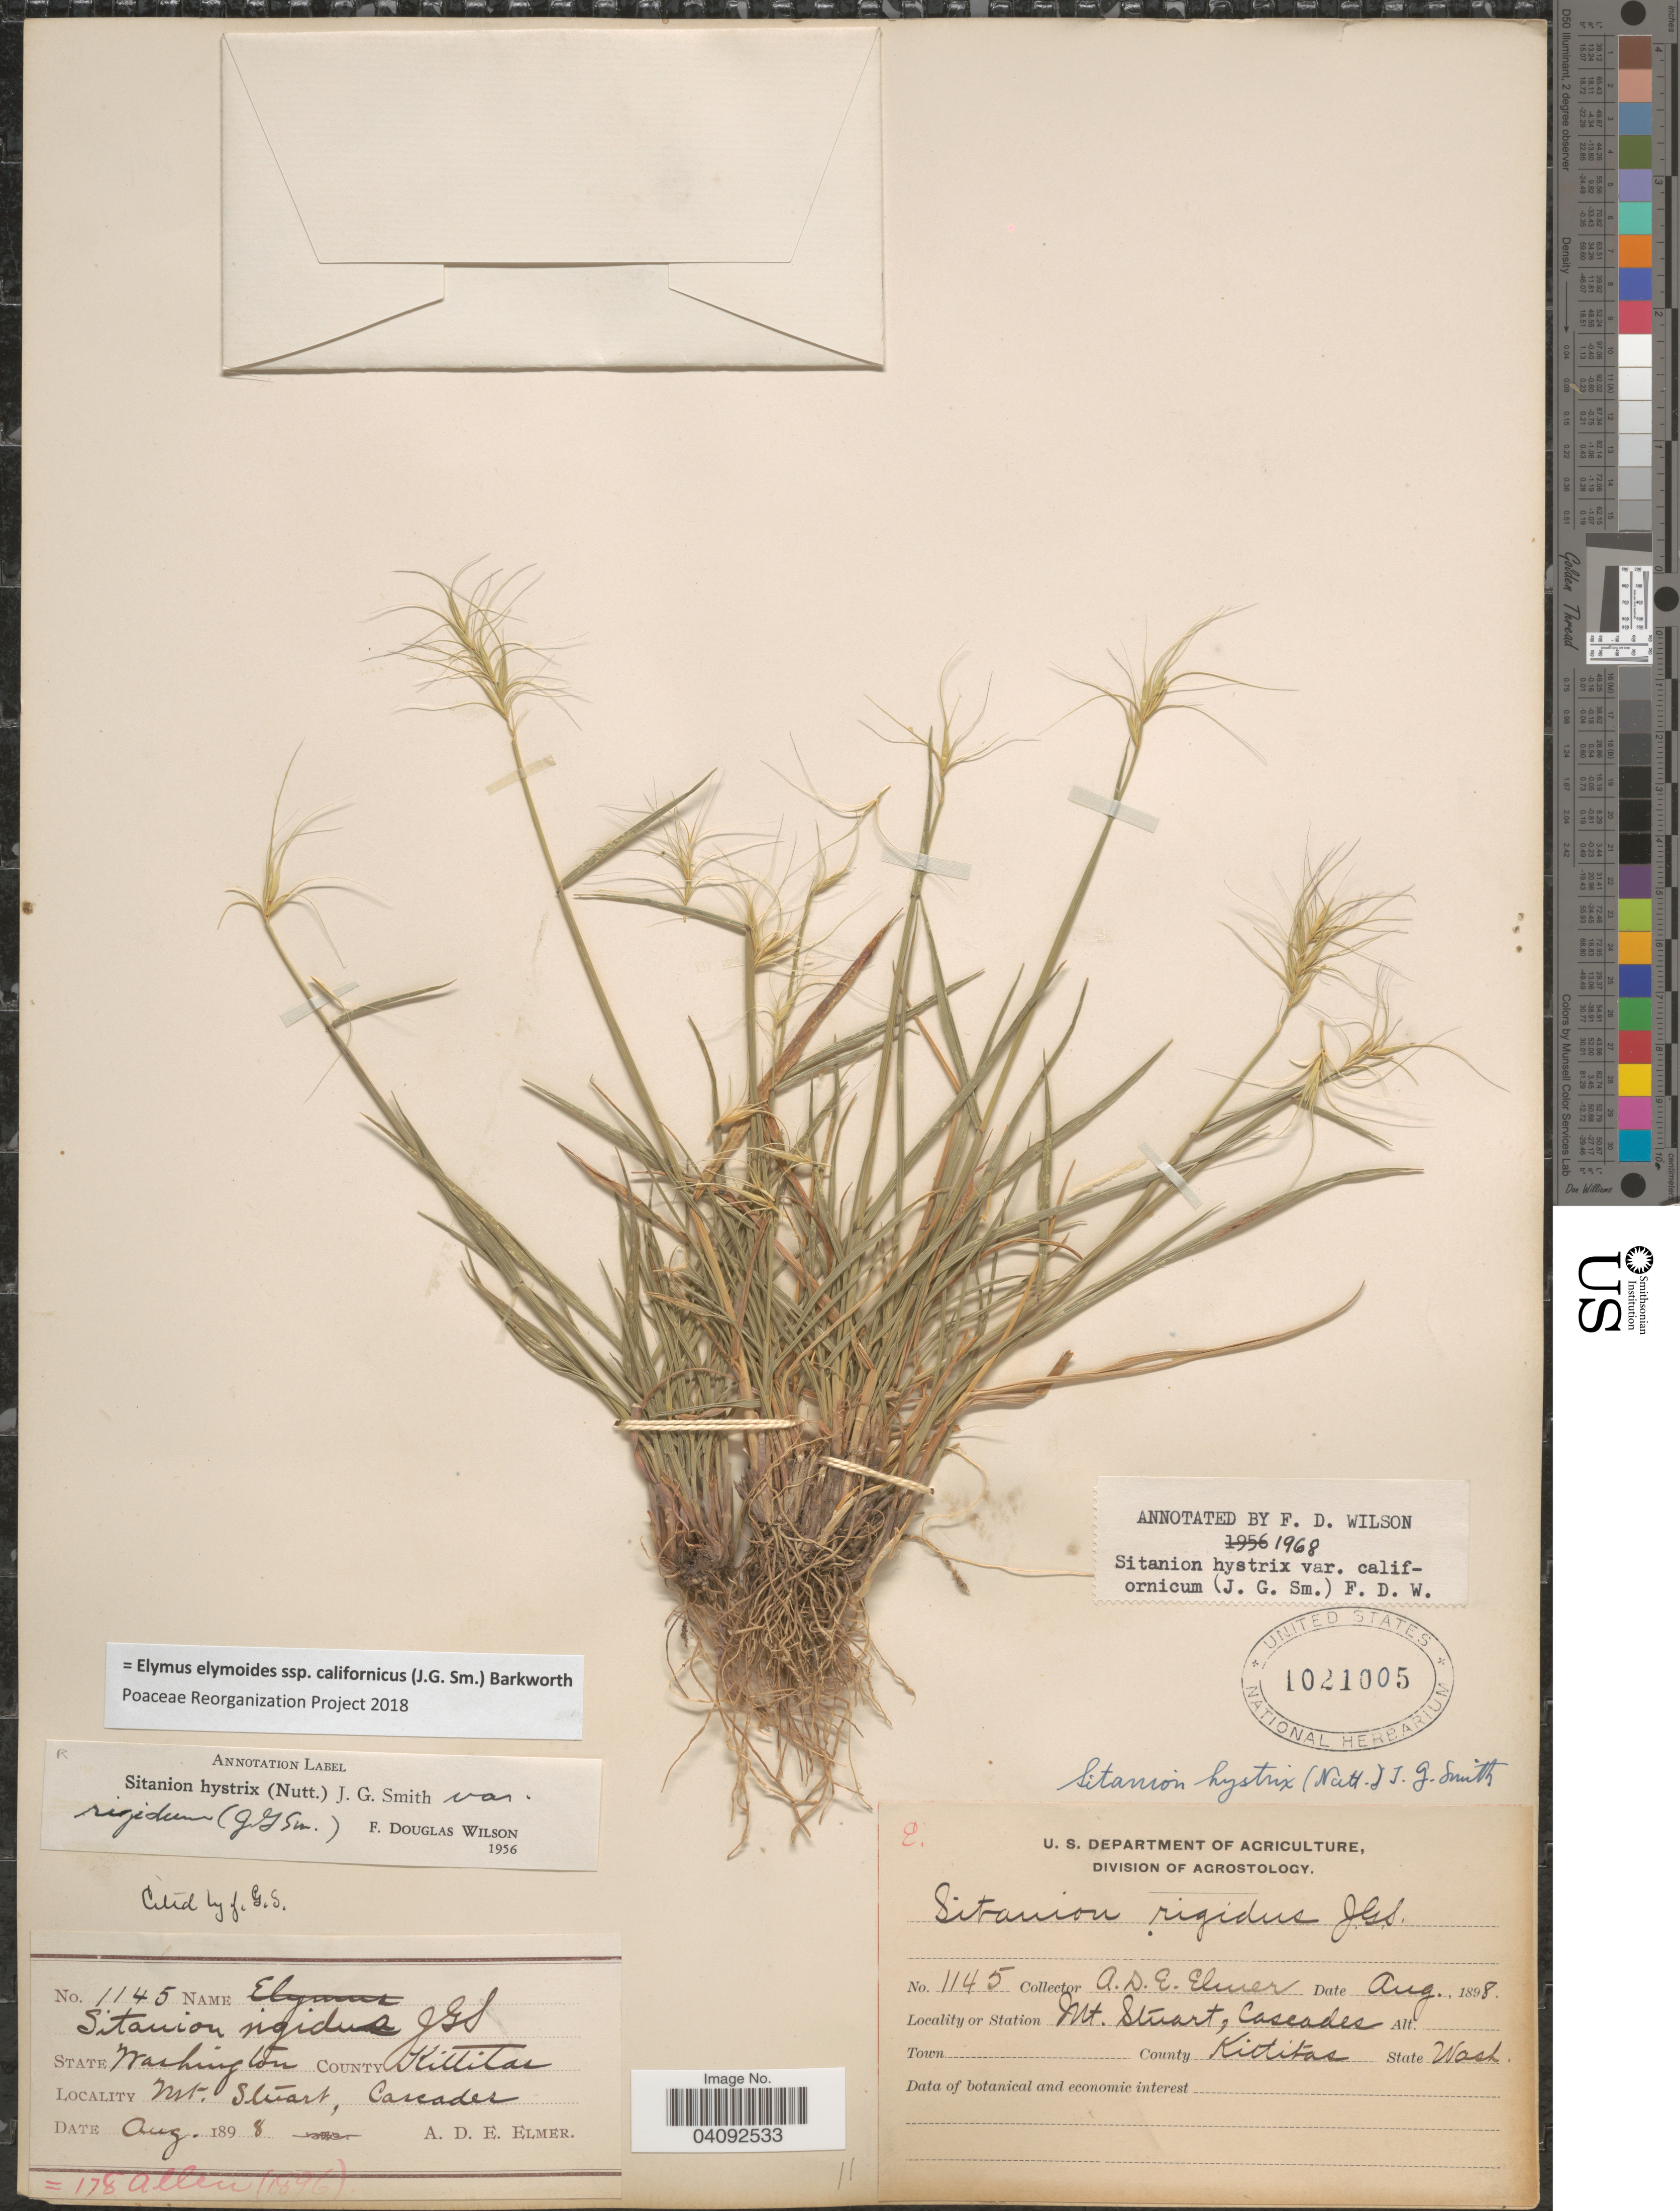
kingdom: Plantae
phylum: Tracheophyta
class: Liliopsida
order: Poales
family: Poaceae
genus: Elymus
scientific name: Elymus elymoides subsp. californicus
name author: (J.G. Sm.) Barkworth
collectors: A. D. E. Elmer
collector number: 1145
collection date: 1898-08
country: United States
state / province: Washington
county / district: Kittitas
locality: County Kittitas. Mt. Stuart, Cascades.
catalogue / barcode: US 1021005